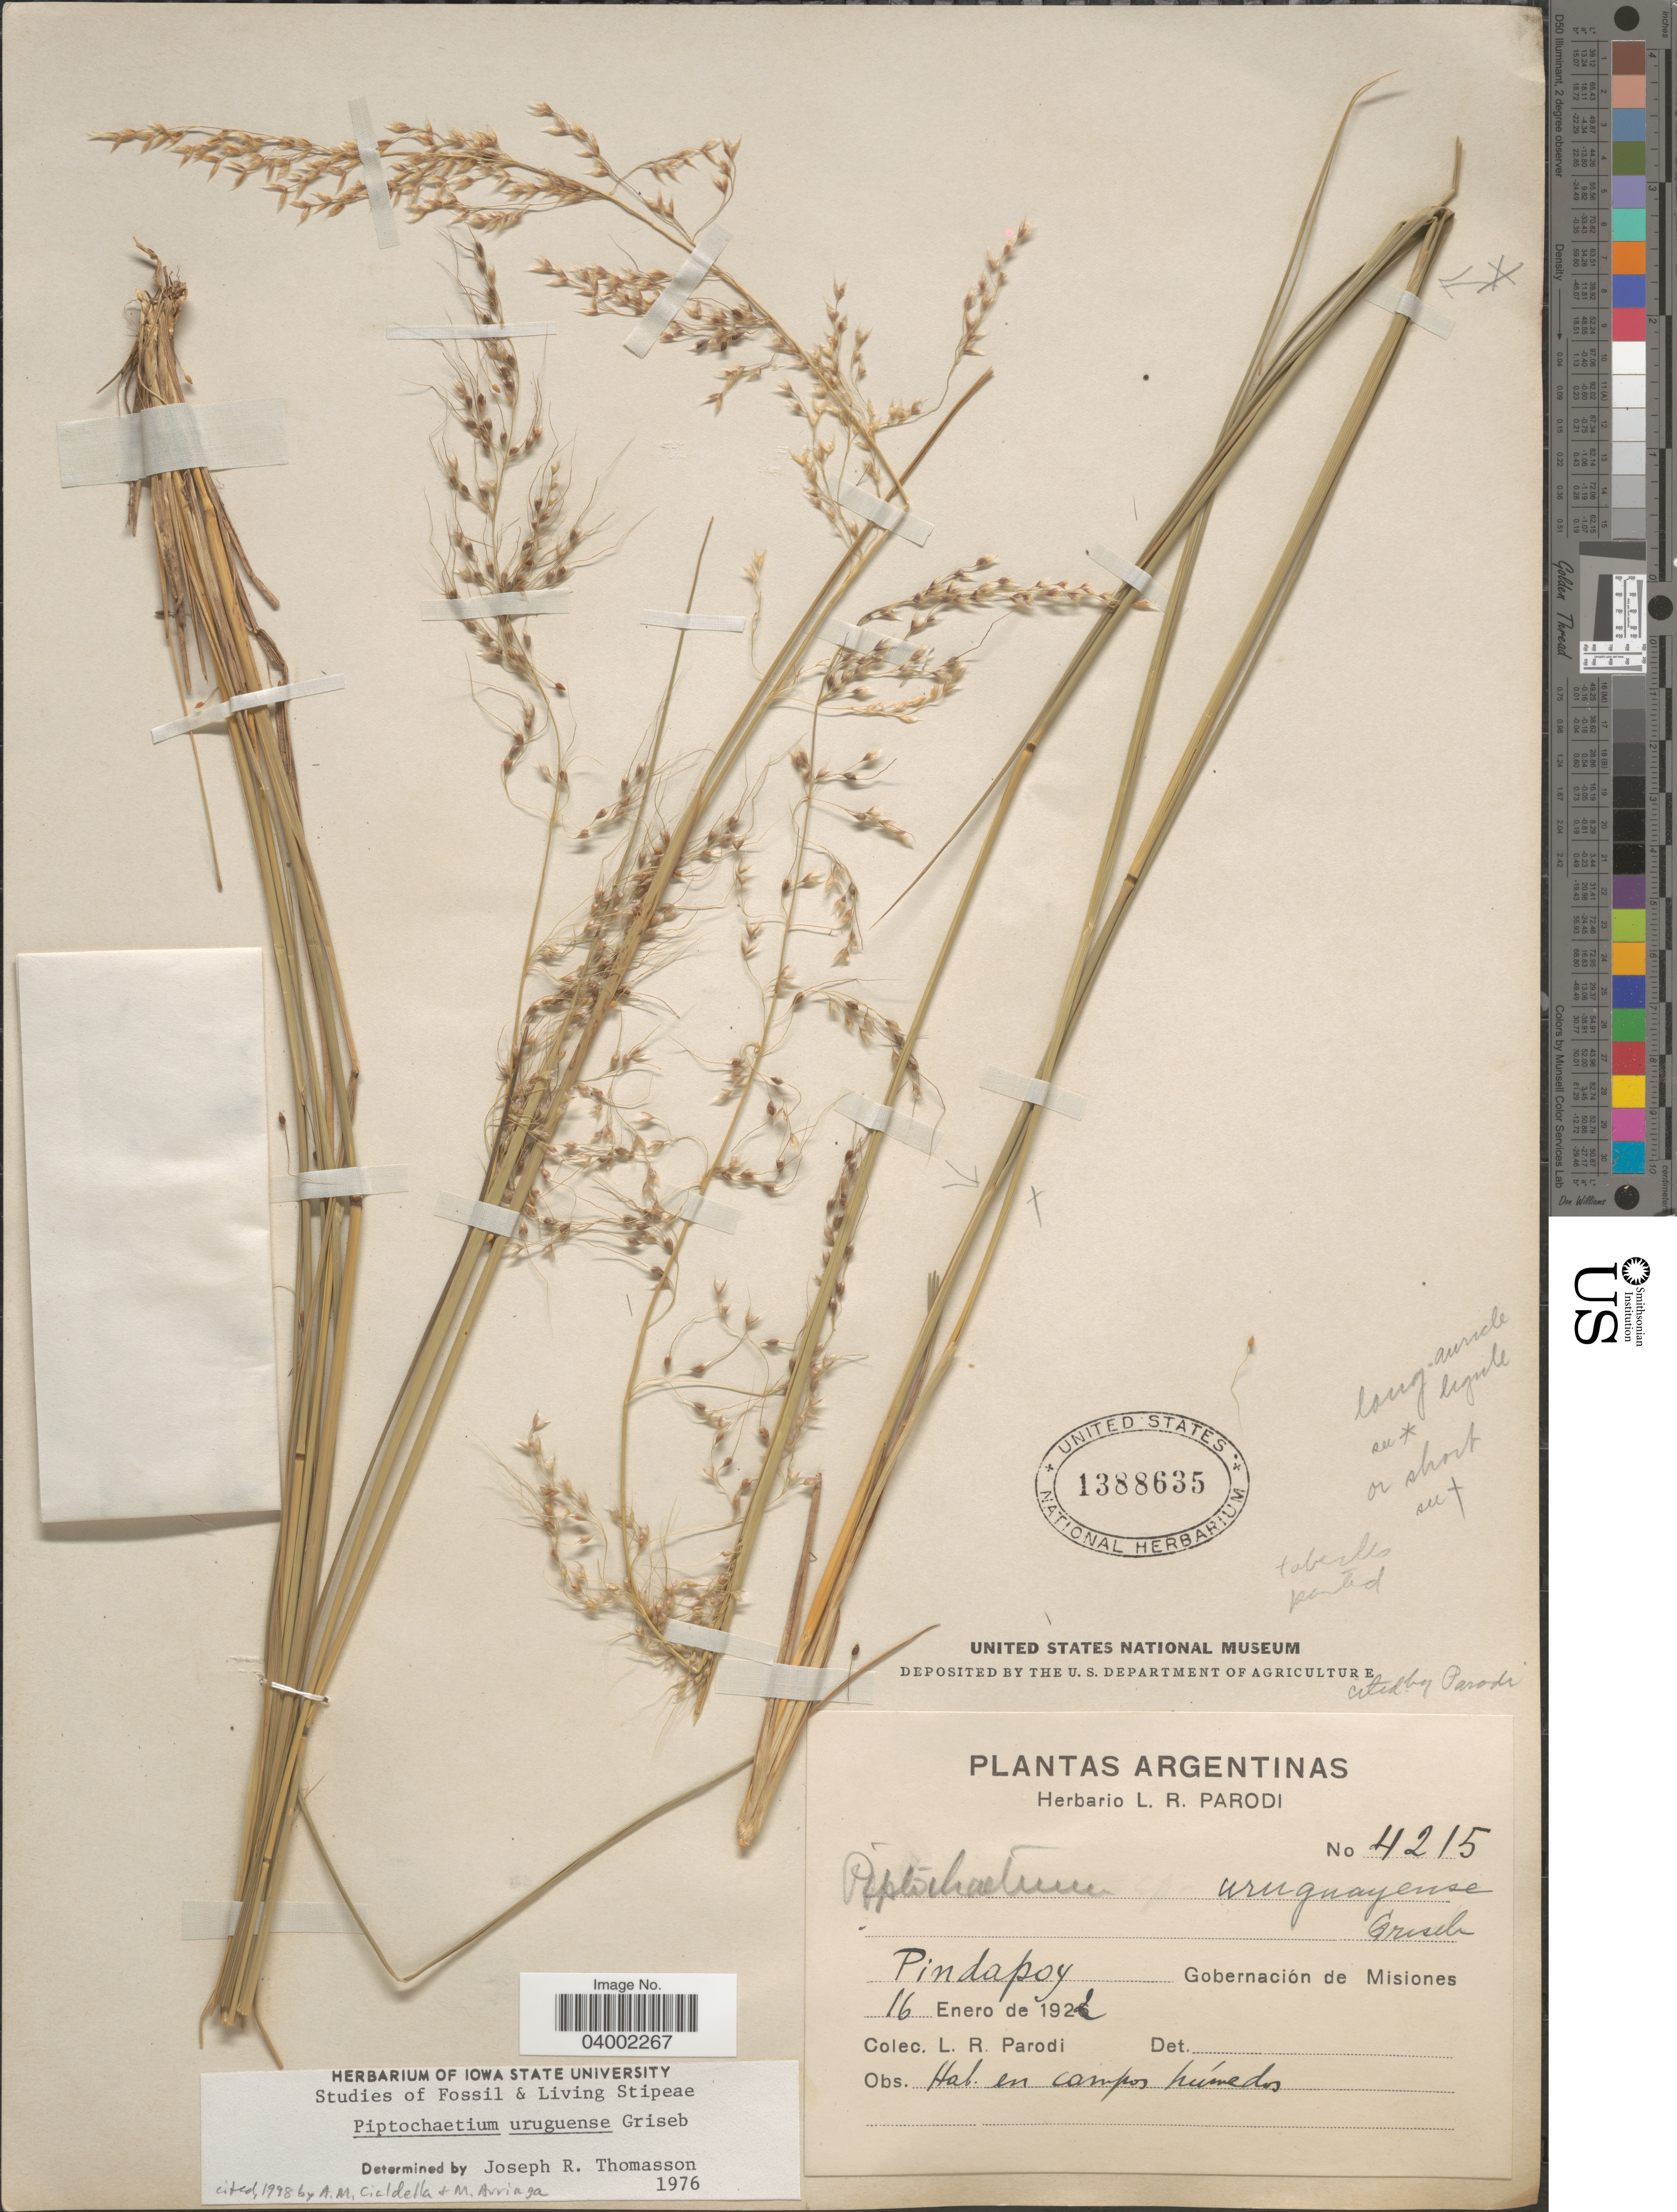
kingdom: Plantae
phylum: Tracheophyta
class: Liliopsida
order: Poales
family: Poaceae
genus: Piptochaetium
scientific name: Piptochaetium uruguense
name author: Griseb.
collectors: L. R. Parodi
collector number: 4215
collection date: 1922-01-16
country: Argentina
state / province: Misiones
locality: Pindapoy. Gobernación de Misiones.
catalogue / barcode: US 1388635